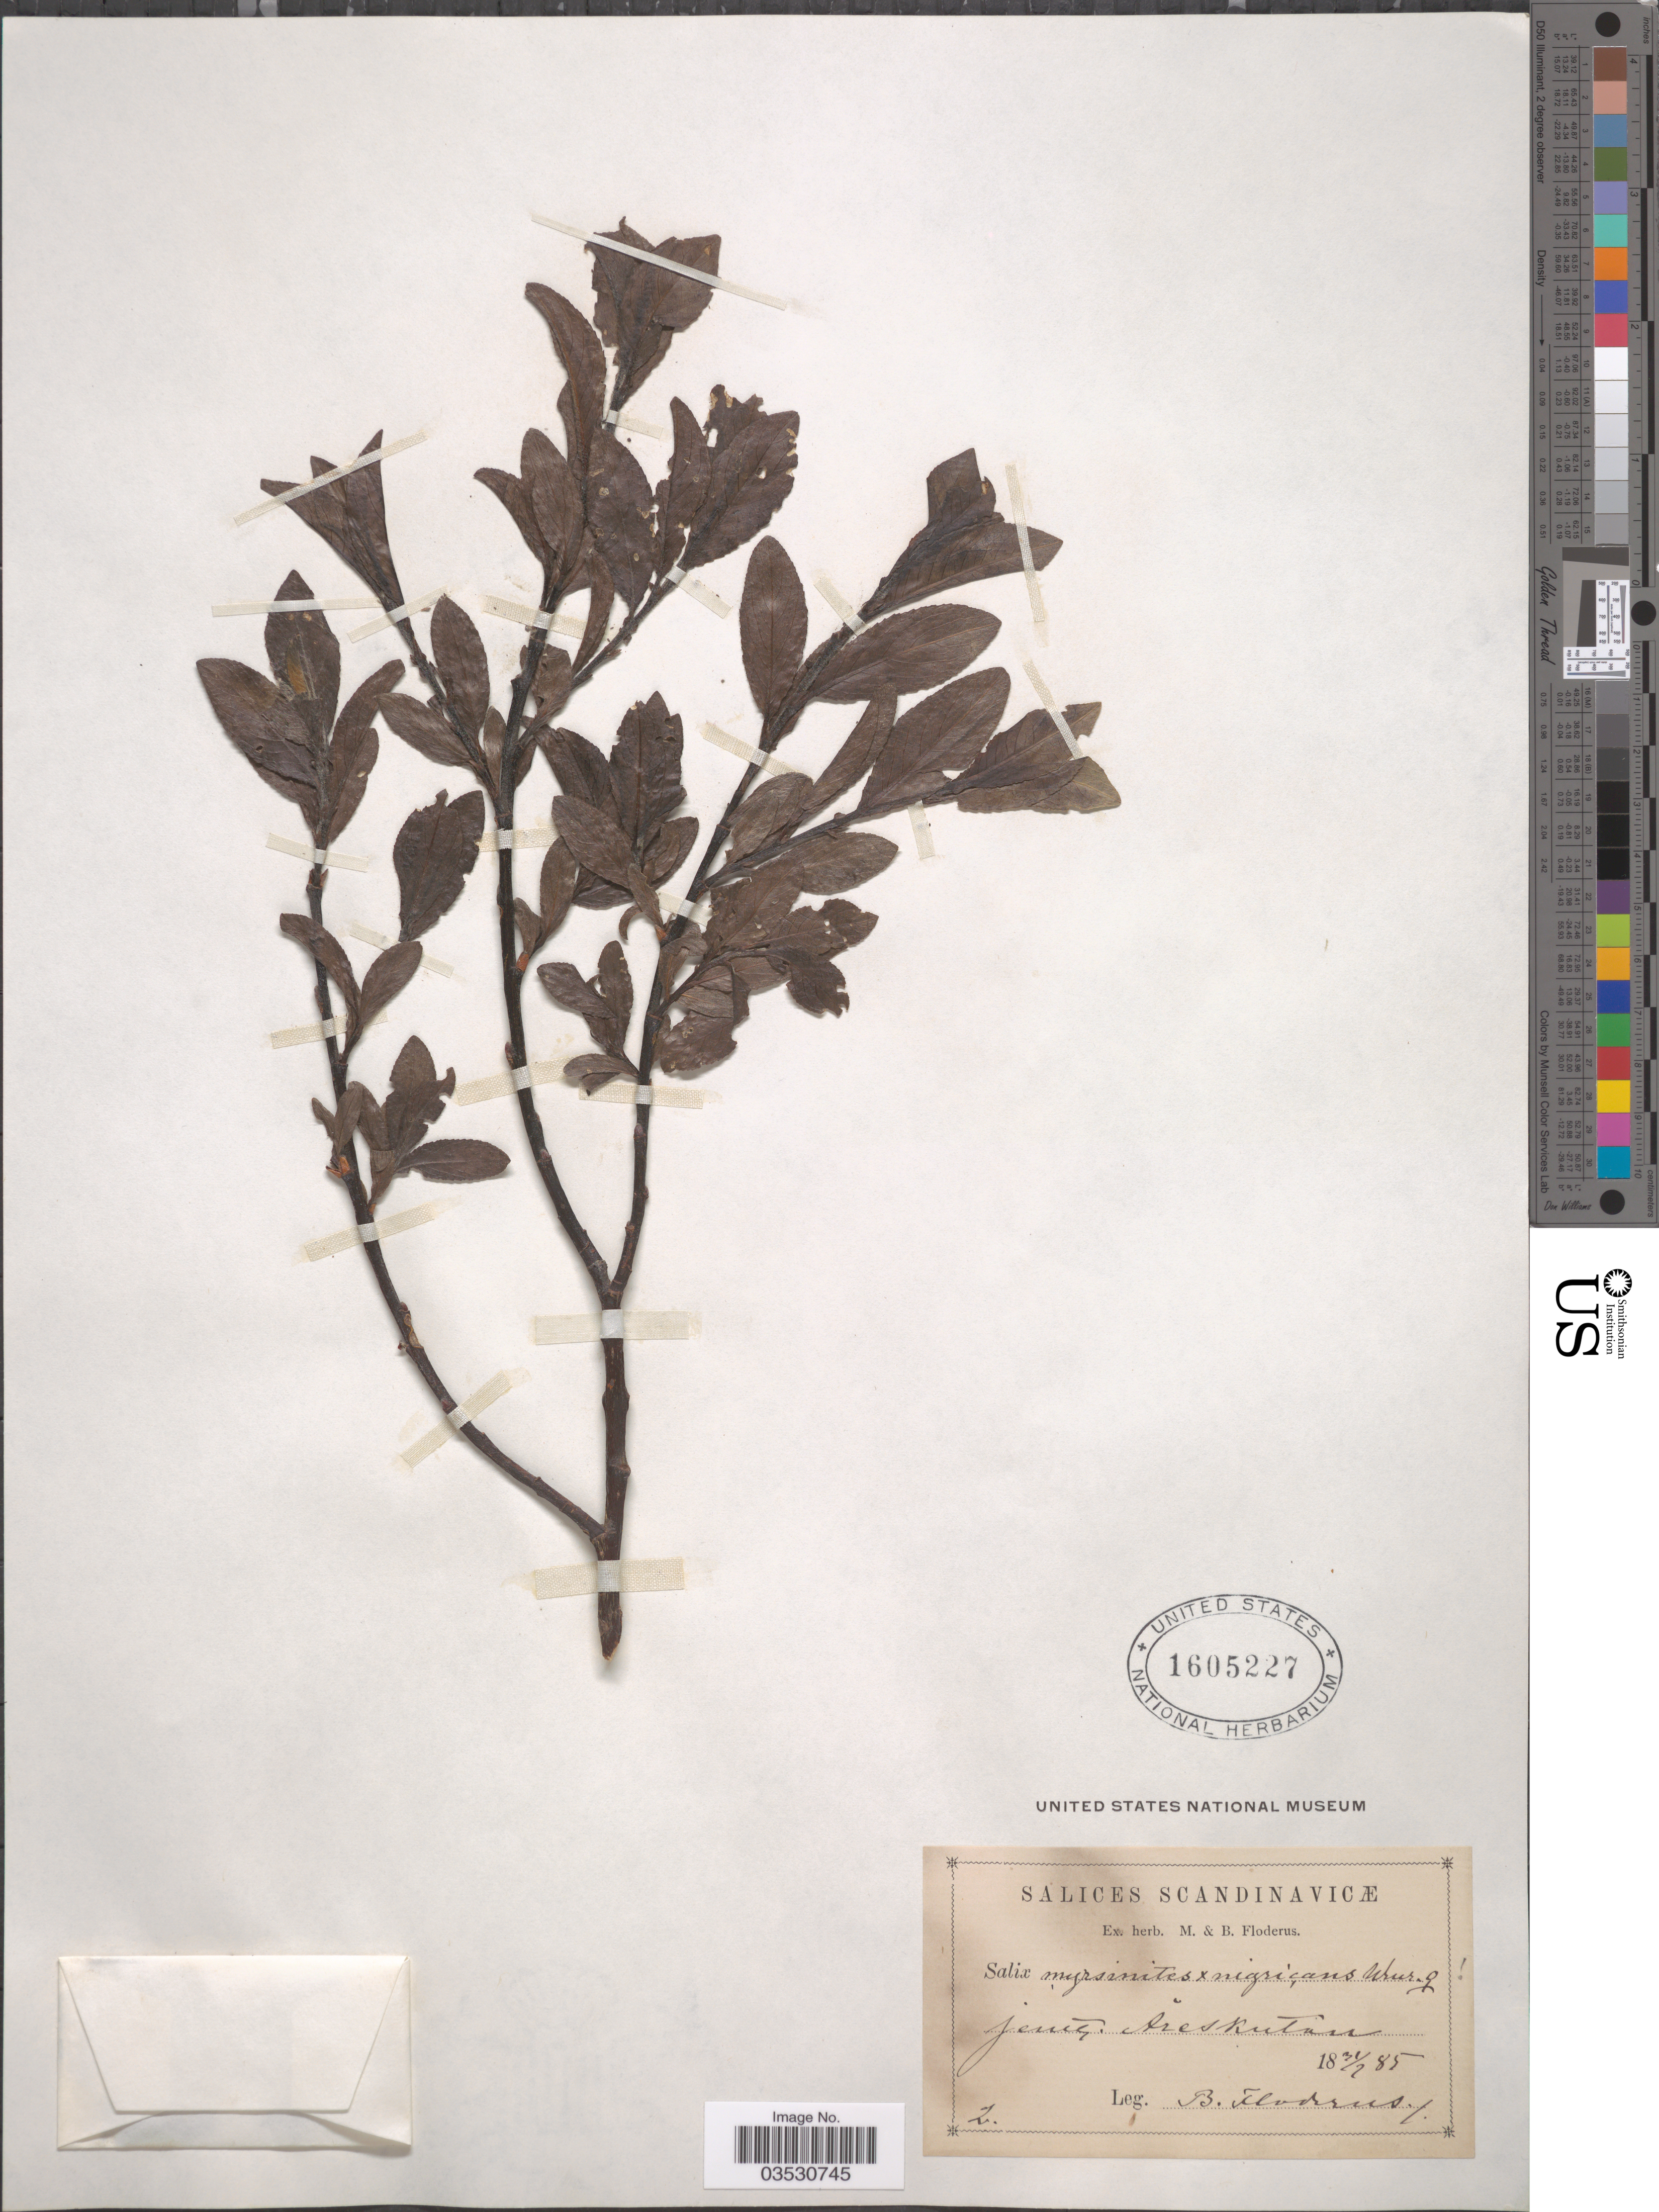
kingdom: Plantae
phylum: Tracheophyta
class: Magnoliopsida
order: Malpighiales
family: Salicaceae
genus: Salix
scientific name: Salix myrsinites x S. nigricans Sm.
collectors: B. G. O. Floderus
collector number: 2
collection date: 1885-07-31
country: Sweden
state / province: Jämtland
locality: Scandinavicæ. Jemtl. Åreskutan.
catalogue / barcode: US 1605227